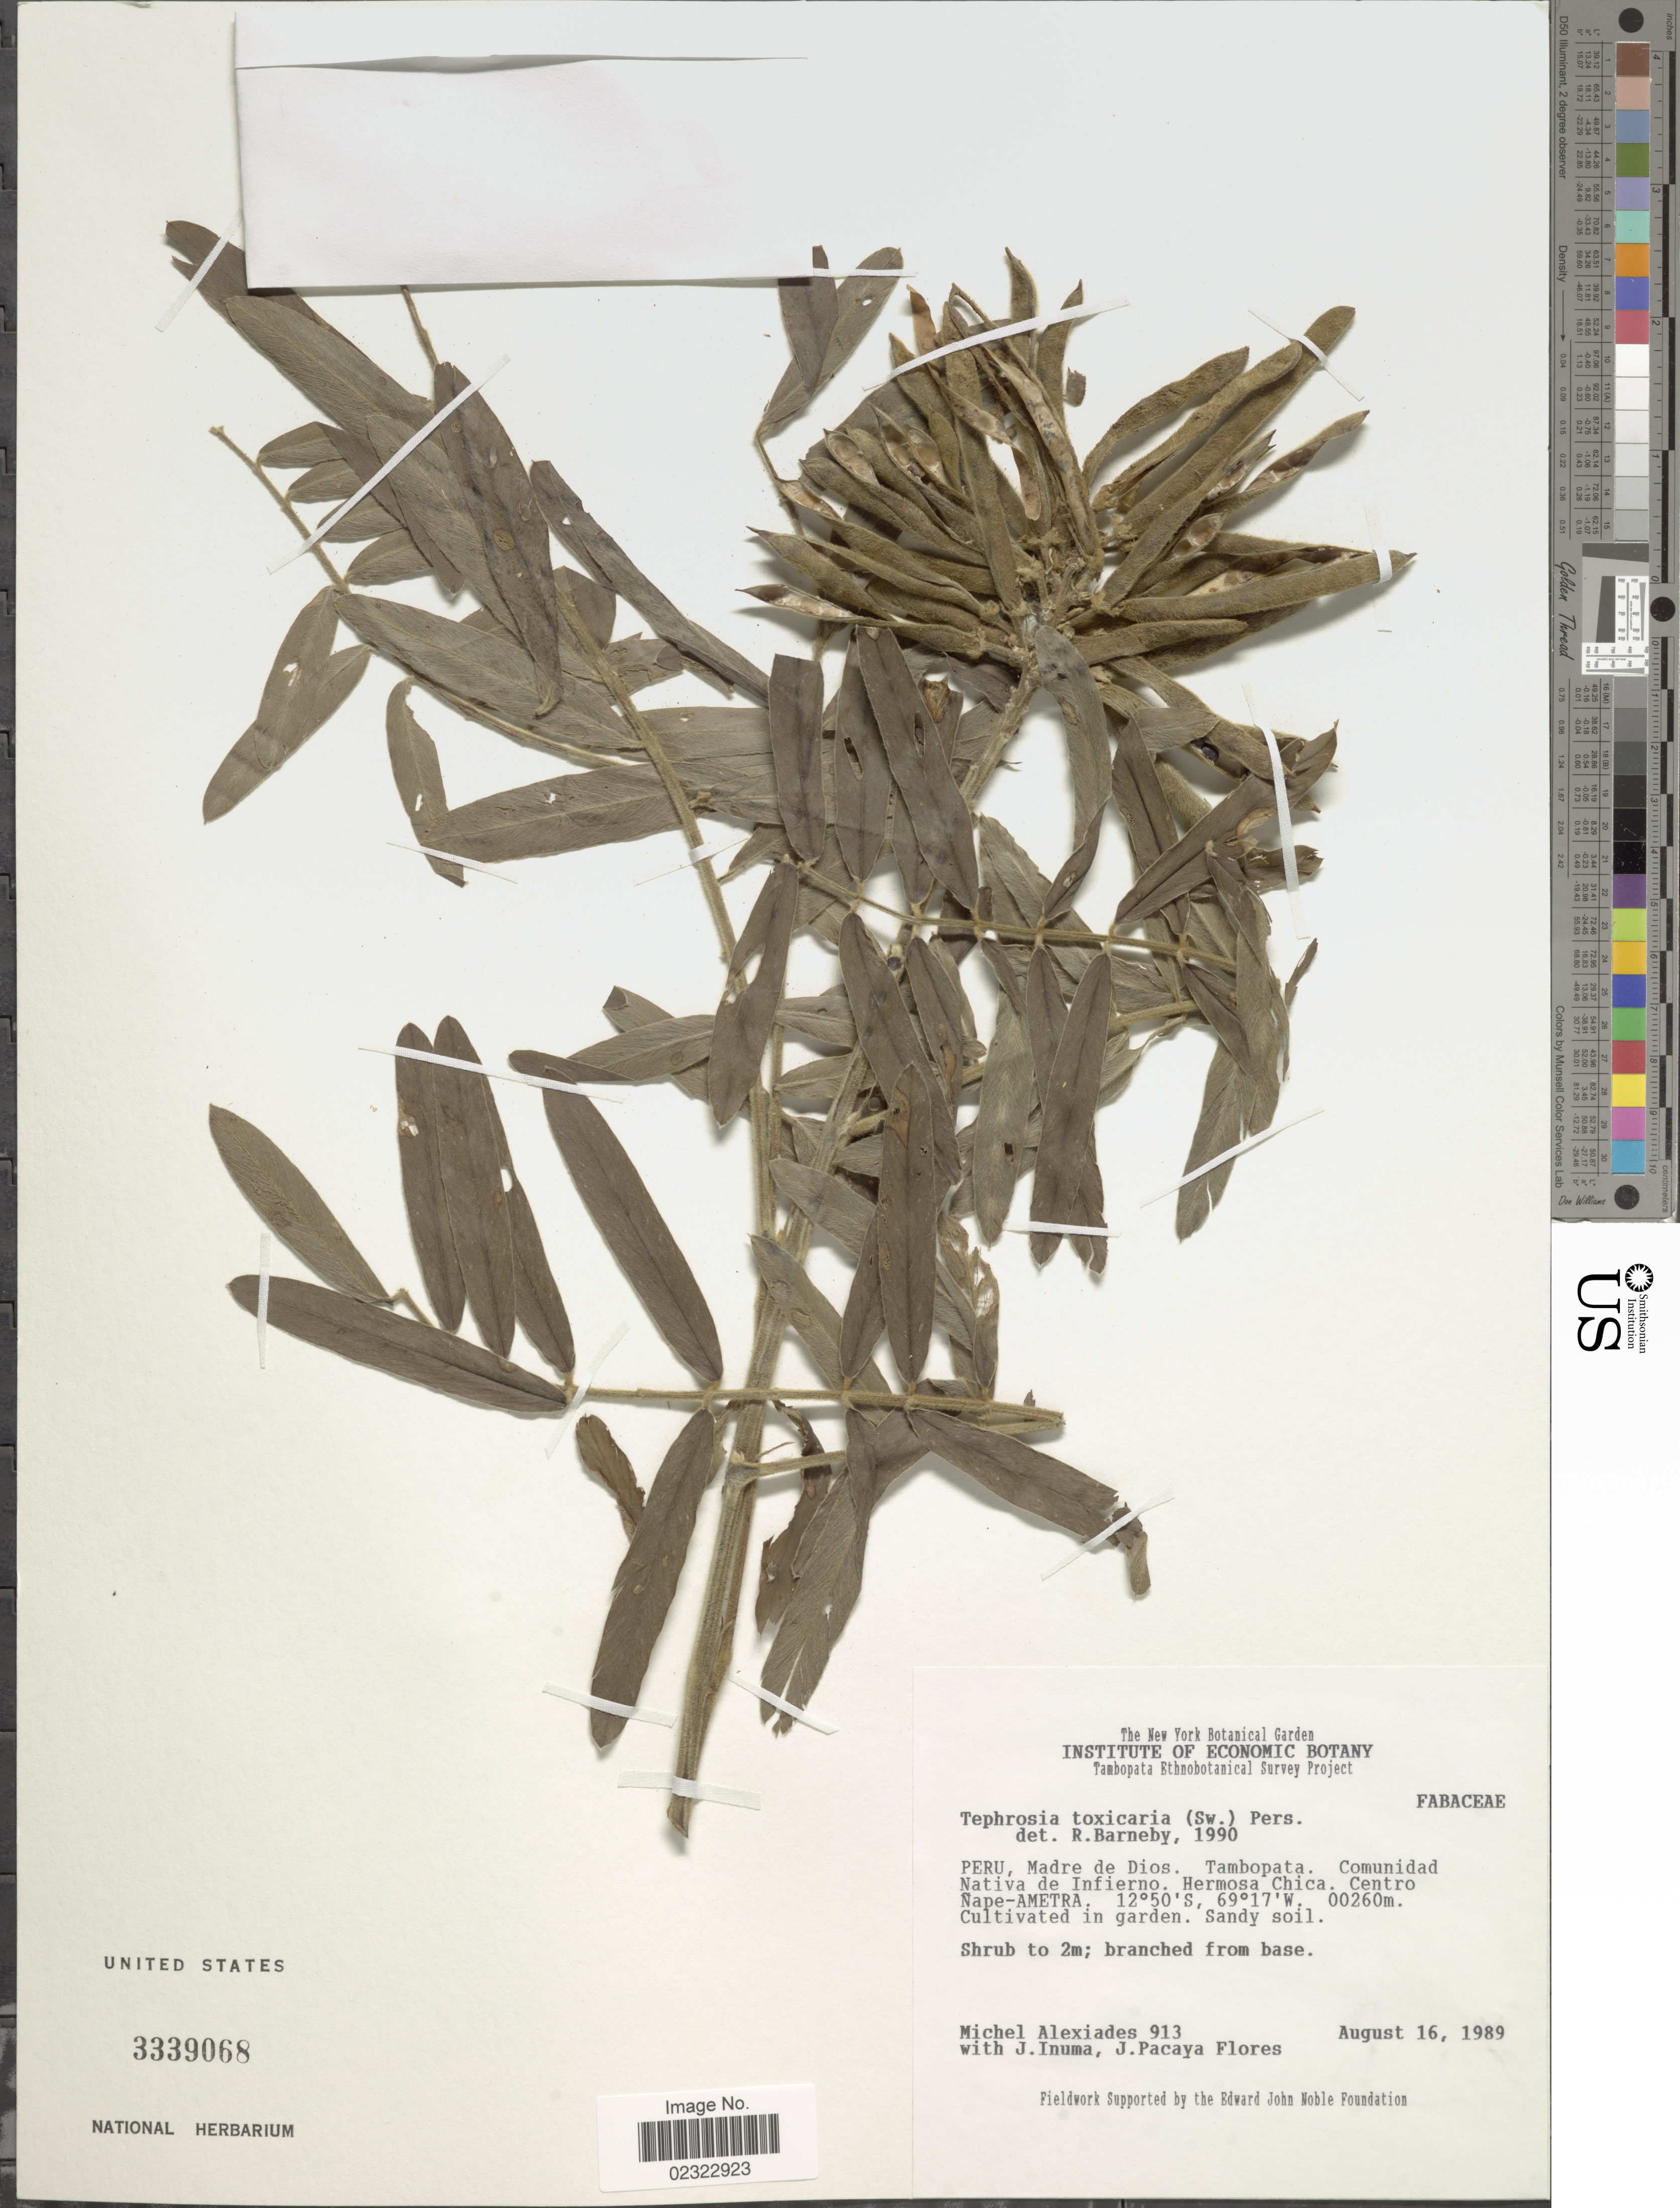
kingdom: Plantae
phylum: Tracheophyta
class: Magnoliopsida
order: Fabales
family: Fabaceae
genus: Tephrosia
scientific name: Tephrosia sinapou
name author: (Buc'hoz) A. Chev.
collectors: M. Alexiades, J. Inuma & J. Flores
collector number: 913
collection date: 1989-08-16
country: Peru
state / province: Madre de Dios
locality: Peru, Madre de Dios, Tambopata, Comunidad Nativa de Infierlno, Hermosa Chica, Centro Nape-Ametra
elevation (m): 260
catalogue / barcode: US 3339068